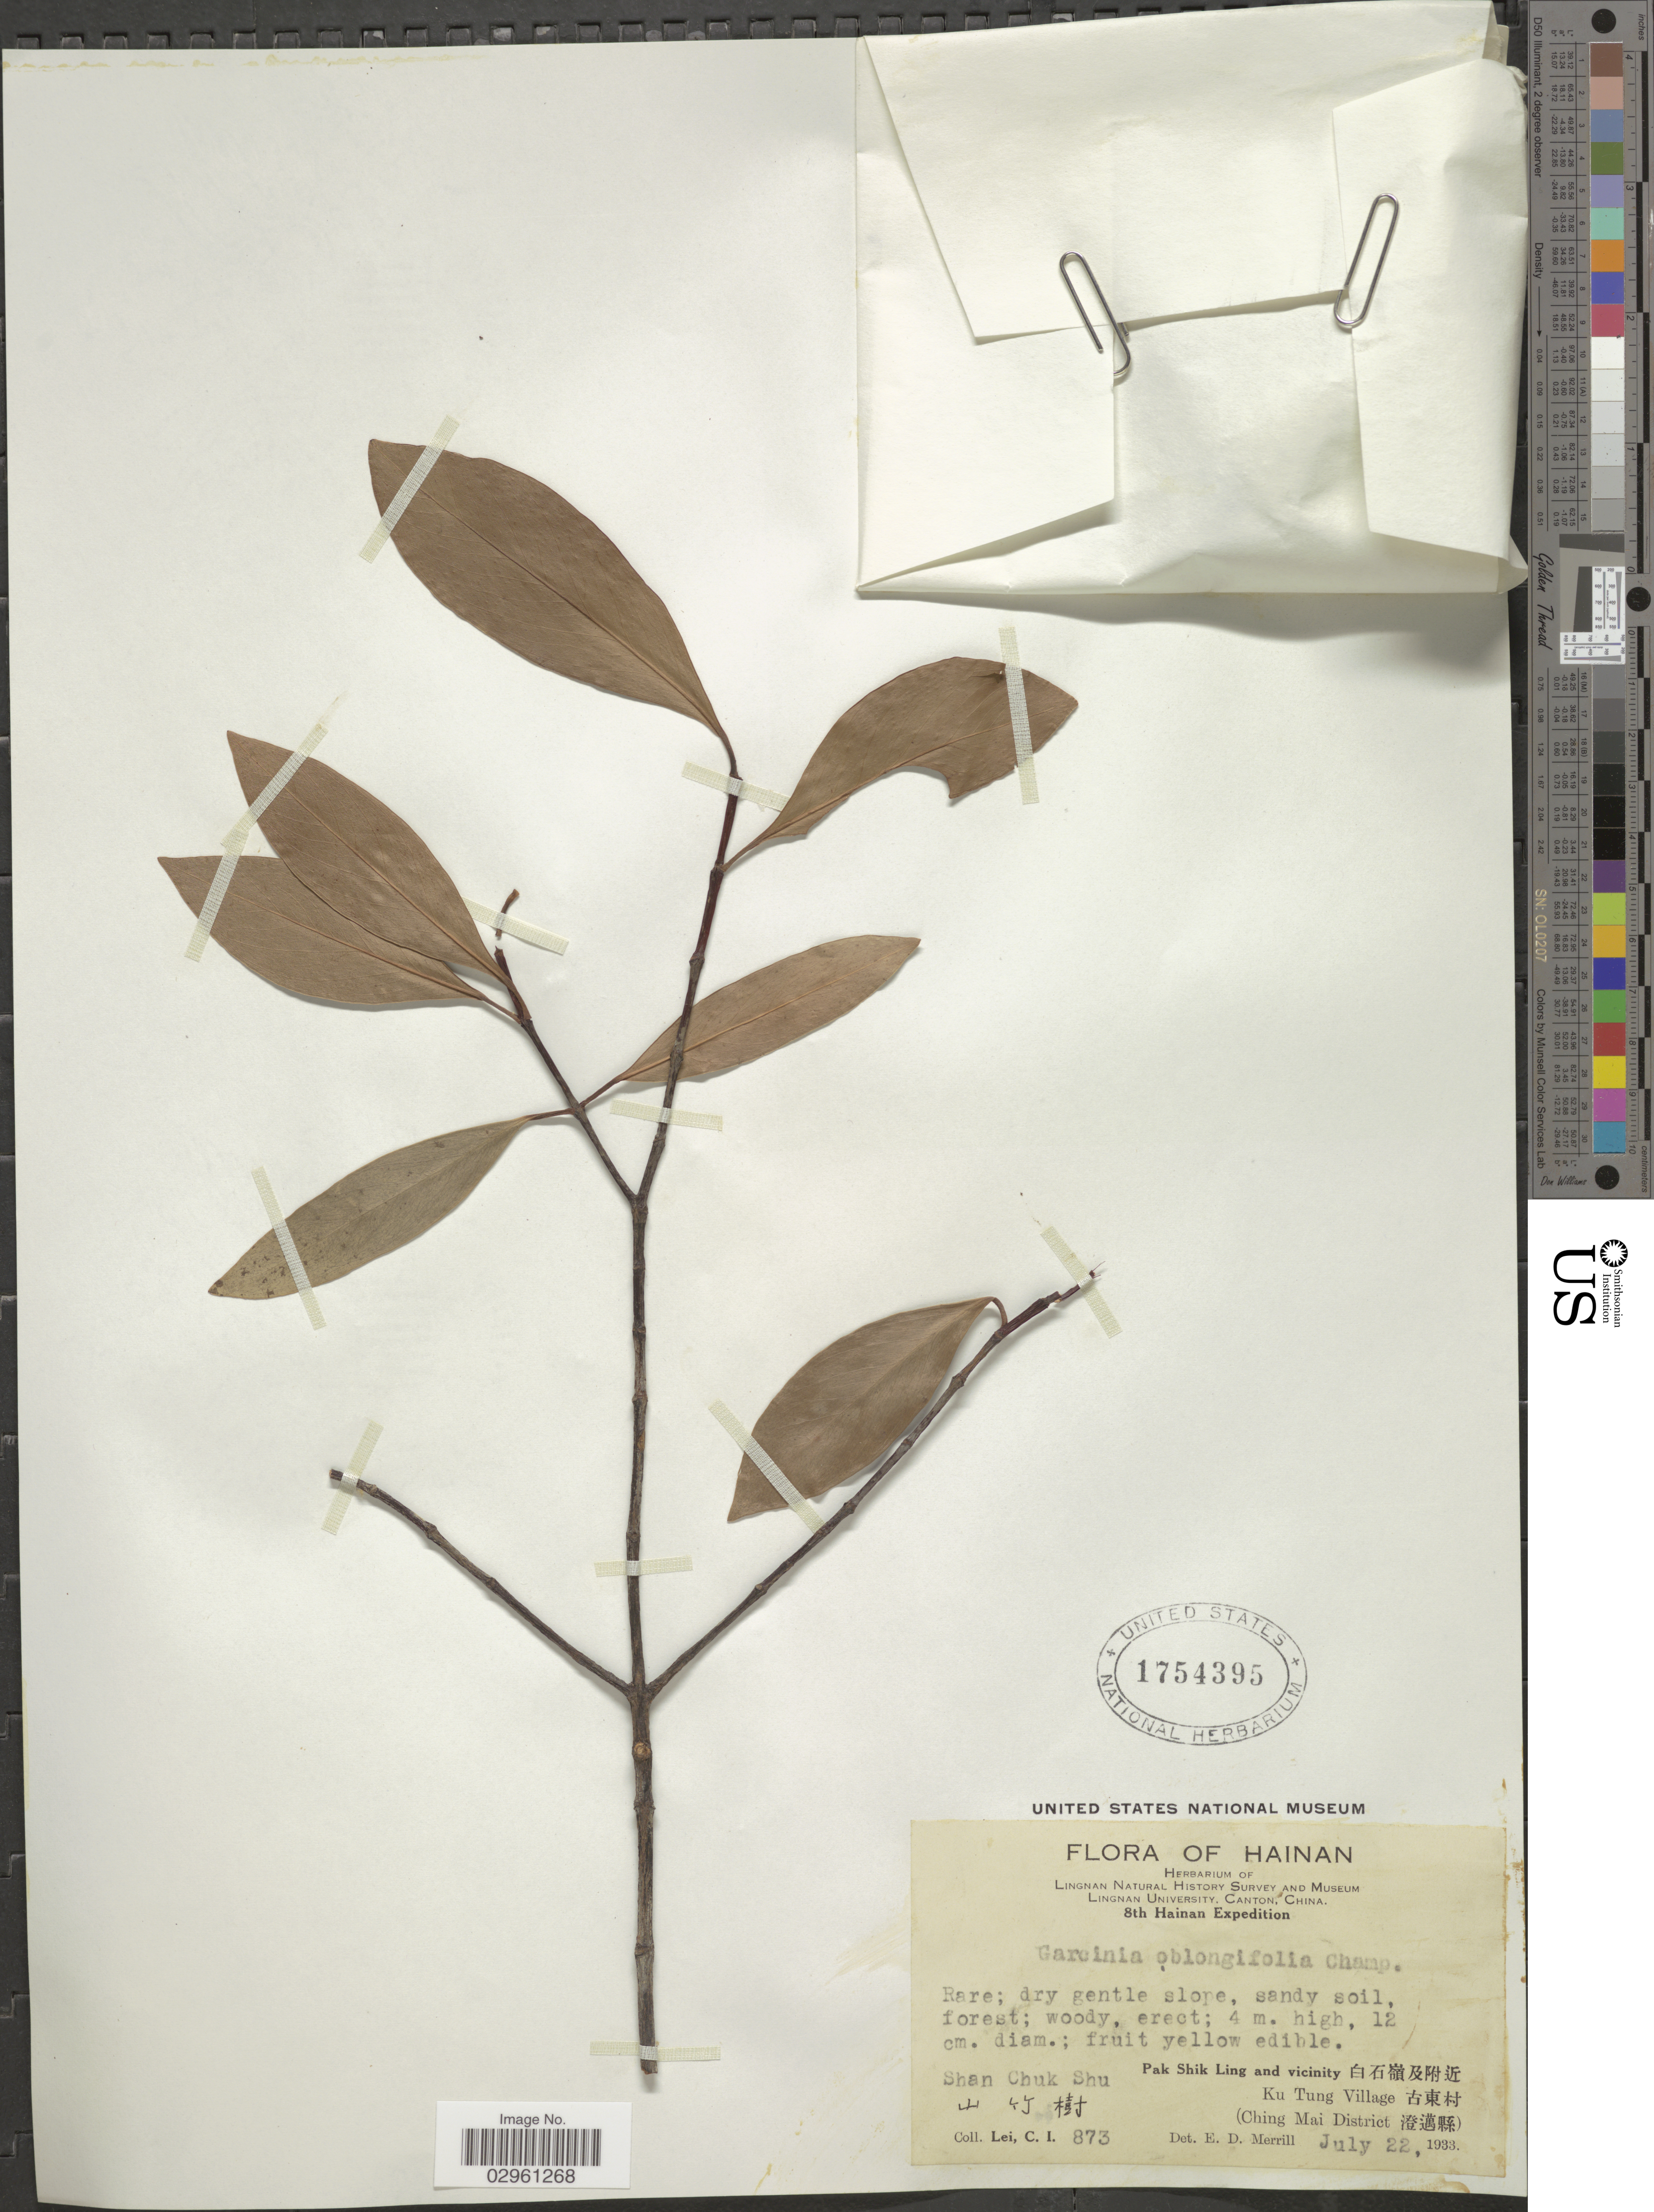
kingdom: Plantae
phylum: Tracheophyta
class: Magnoliopsida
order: Malpighiales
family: Clusiaceae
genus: Garcinia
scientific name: Garcinia oblongifolia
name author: Champ. ex Benth.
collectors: C. I. Lei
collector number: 873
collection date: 1933-07-22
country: China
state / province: Hainan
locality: Pak Shik Ling and vicinity, Ku Tung Village, Shan Chuk Shu (Ching Mai District)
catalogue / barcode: US 1754395